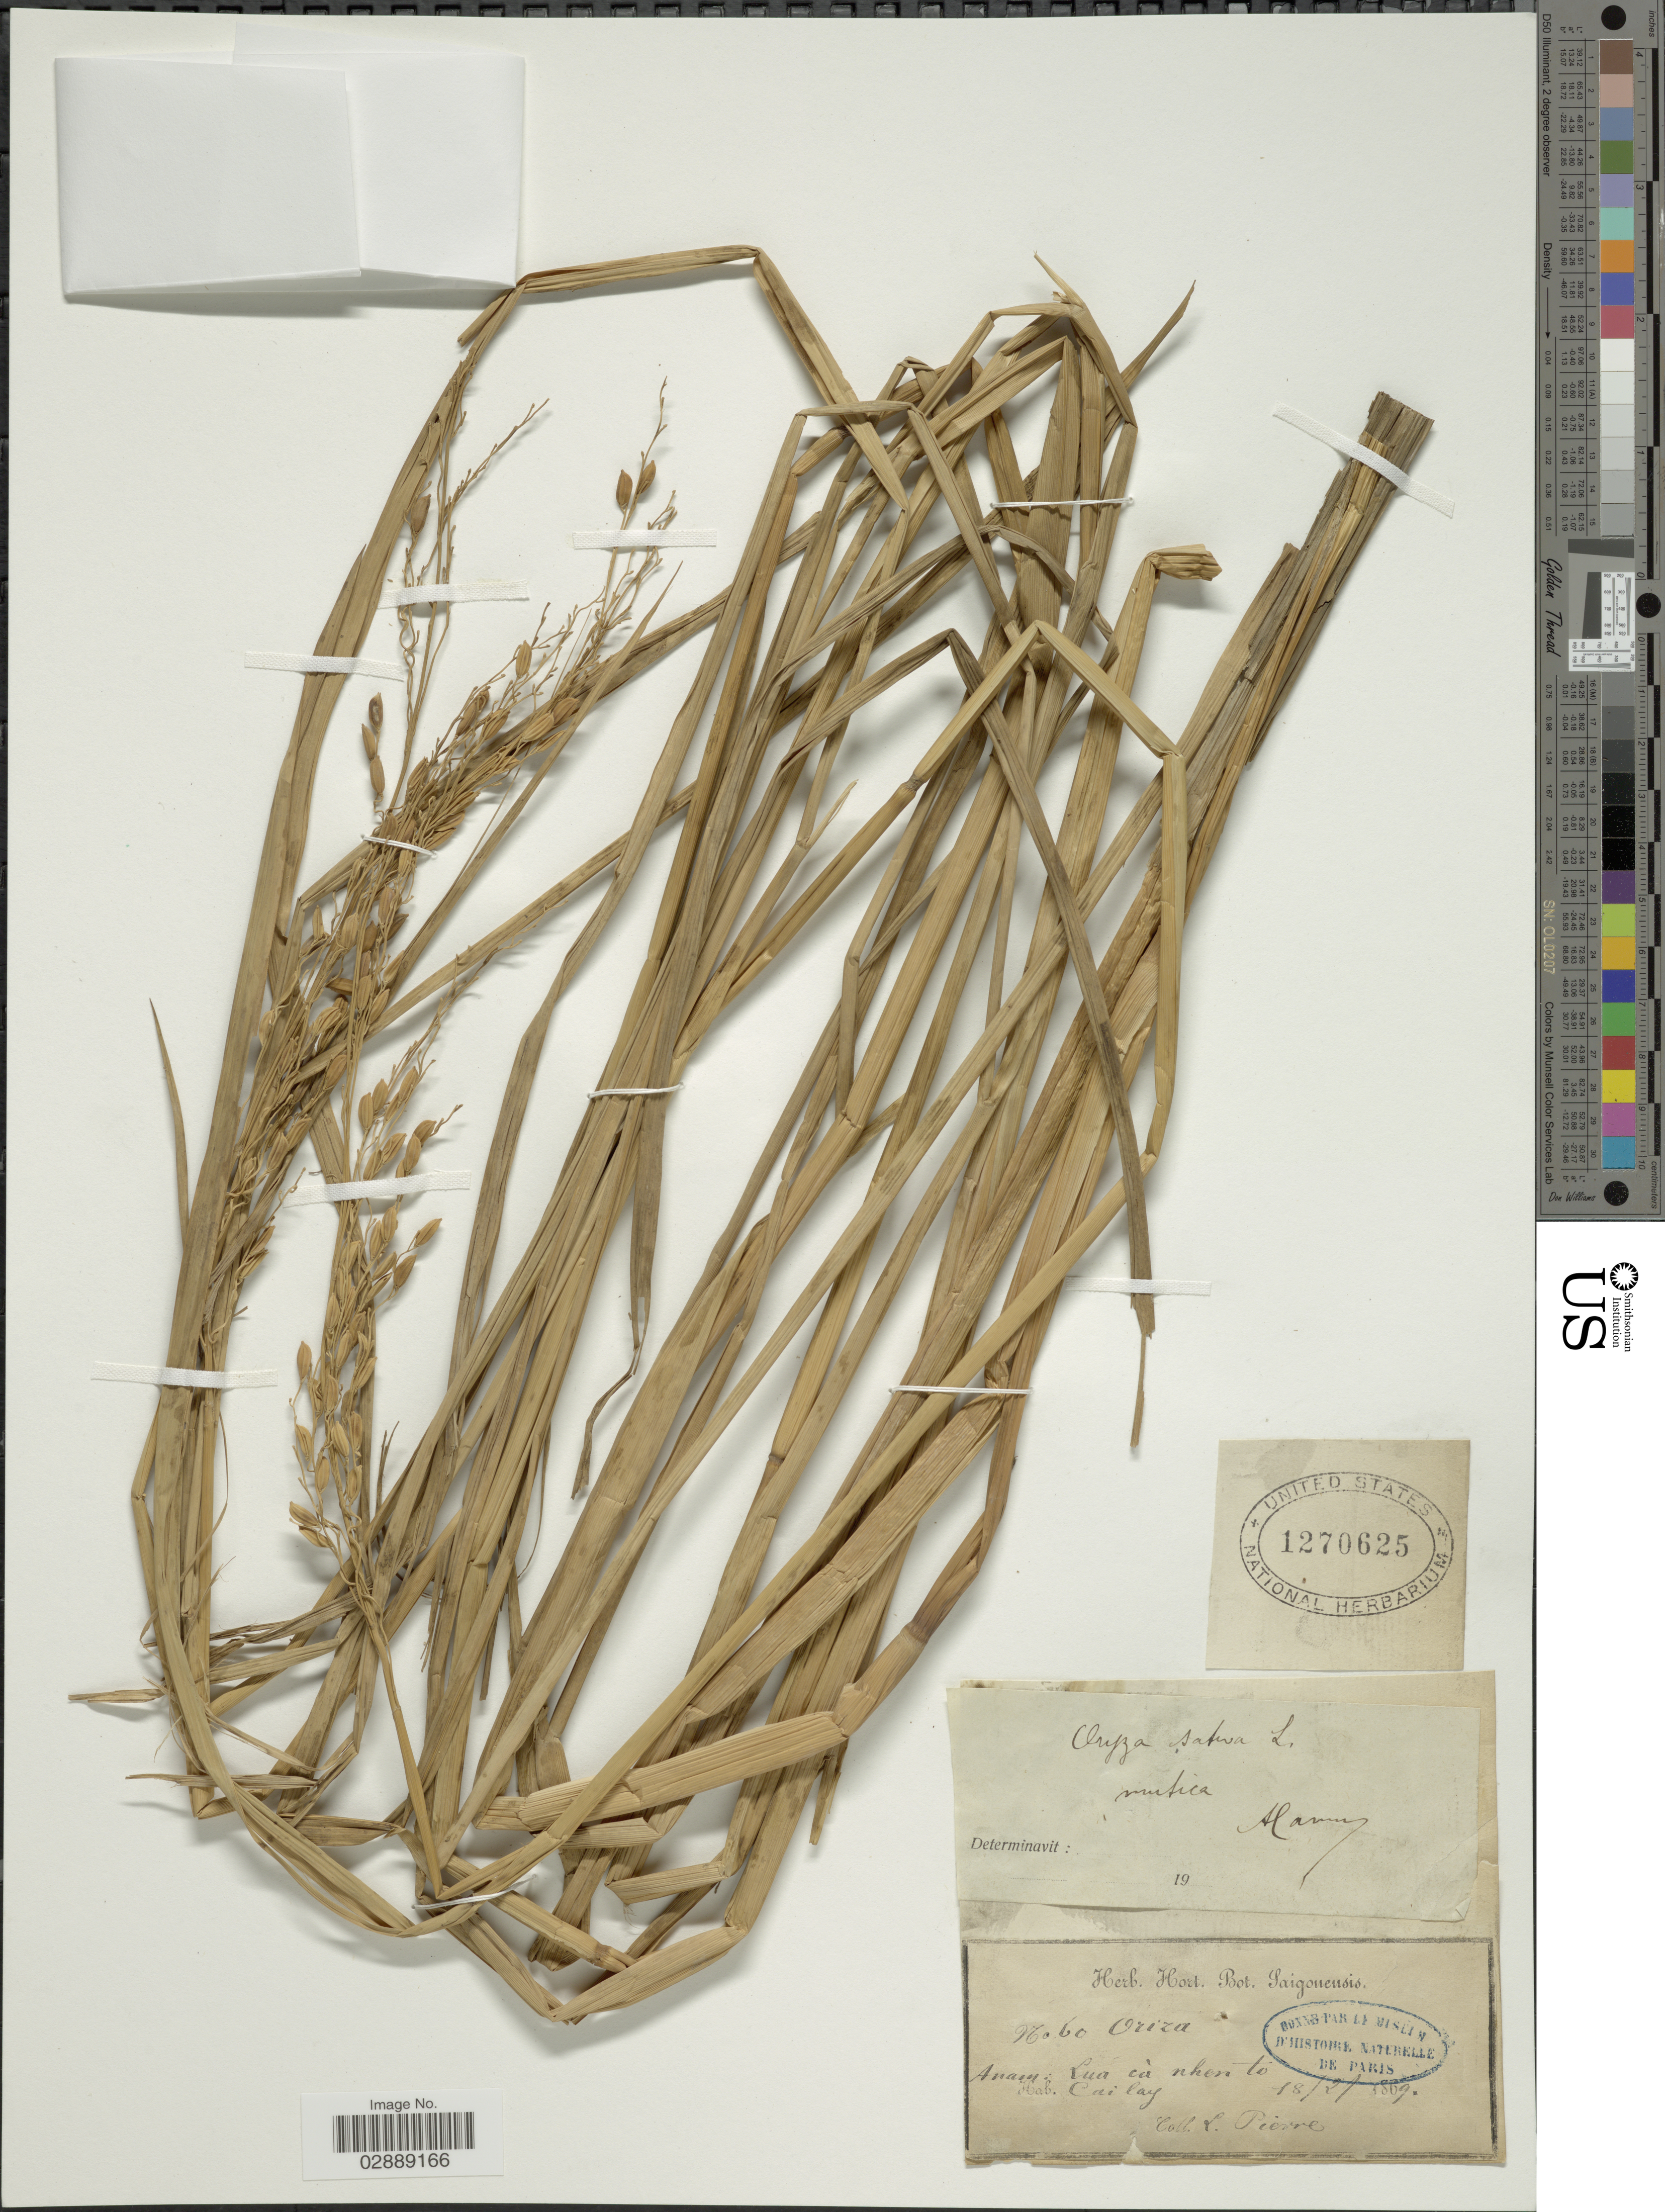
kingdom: Plantae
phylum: Tracheophyta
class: Liliopsida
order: Poales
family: Poaceae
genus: Oryza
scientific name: Oryza sativa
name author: L.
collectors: L. Pierre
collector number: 60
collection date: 1869-02-18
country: Vietnam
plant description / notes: The pressed specimen sheet contains more information written in Vietnamese.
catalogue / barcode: US 1270625